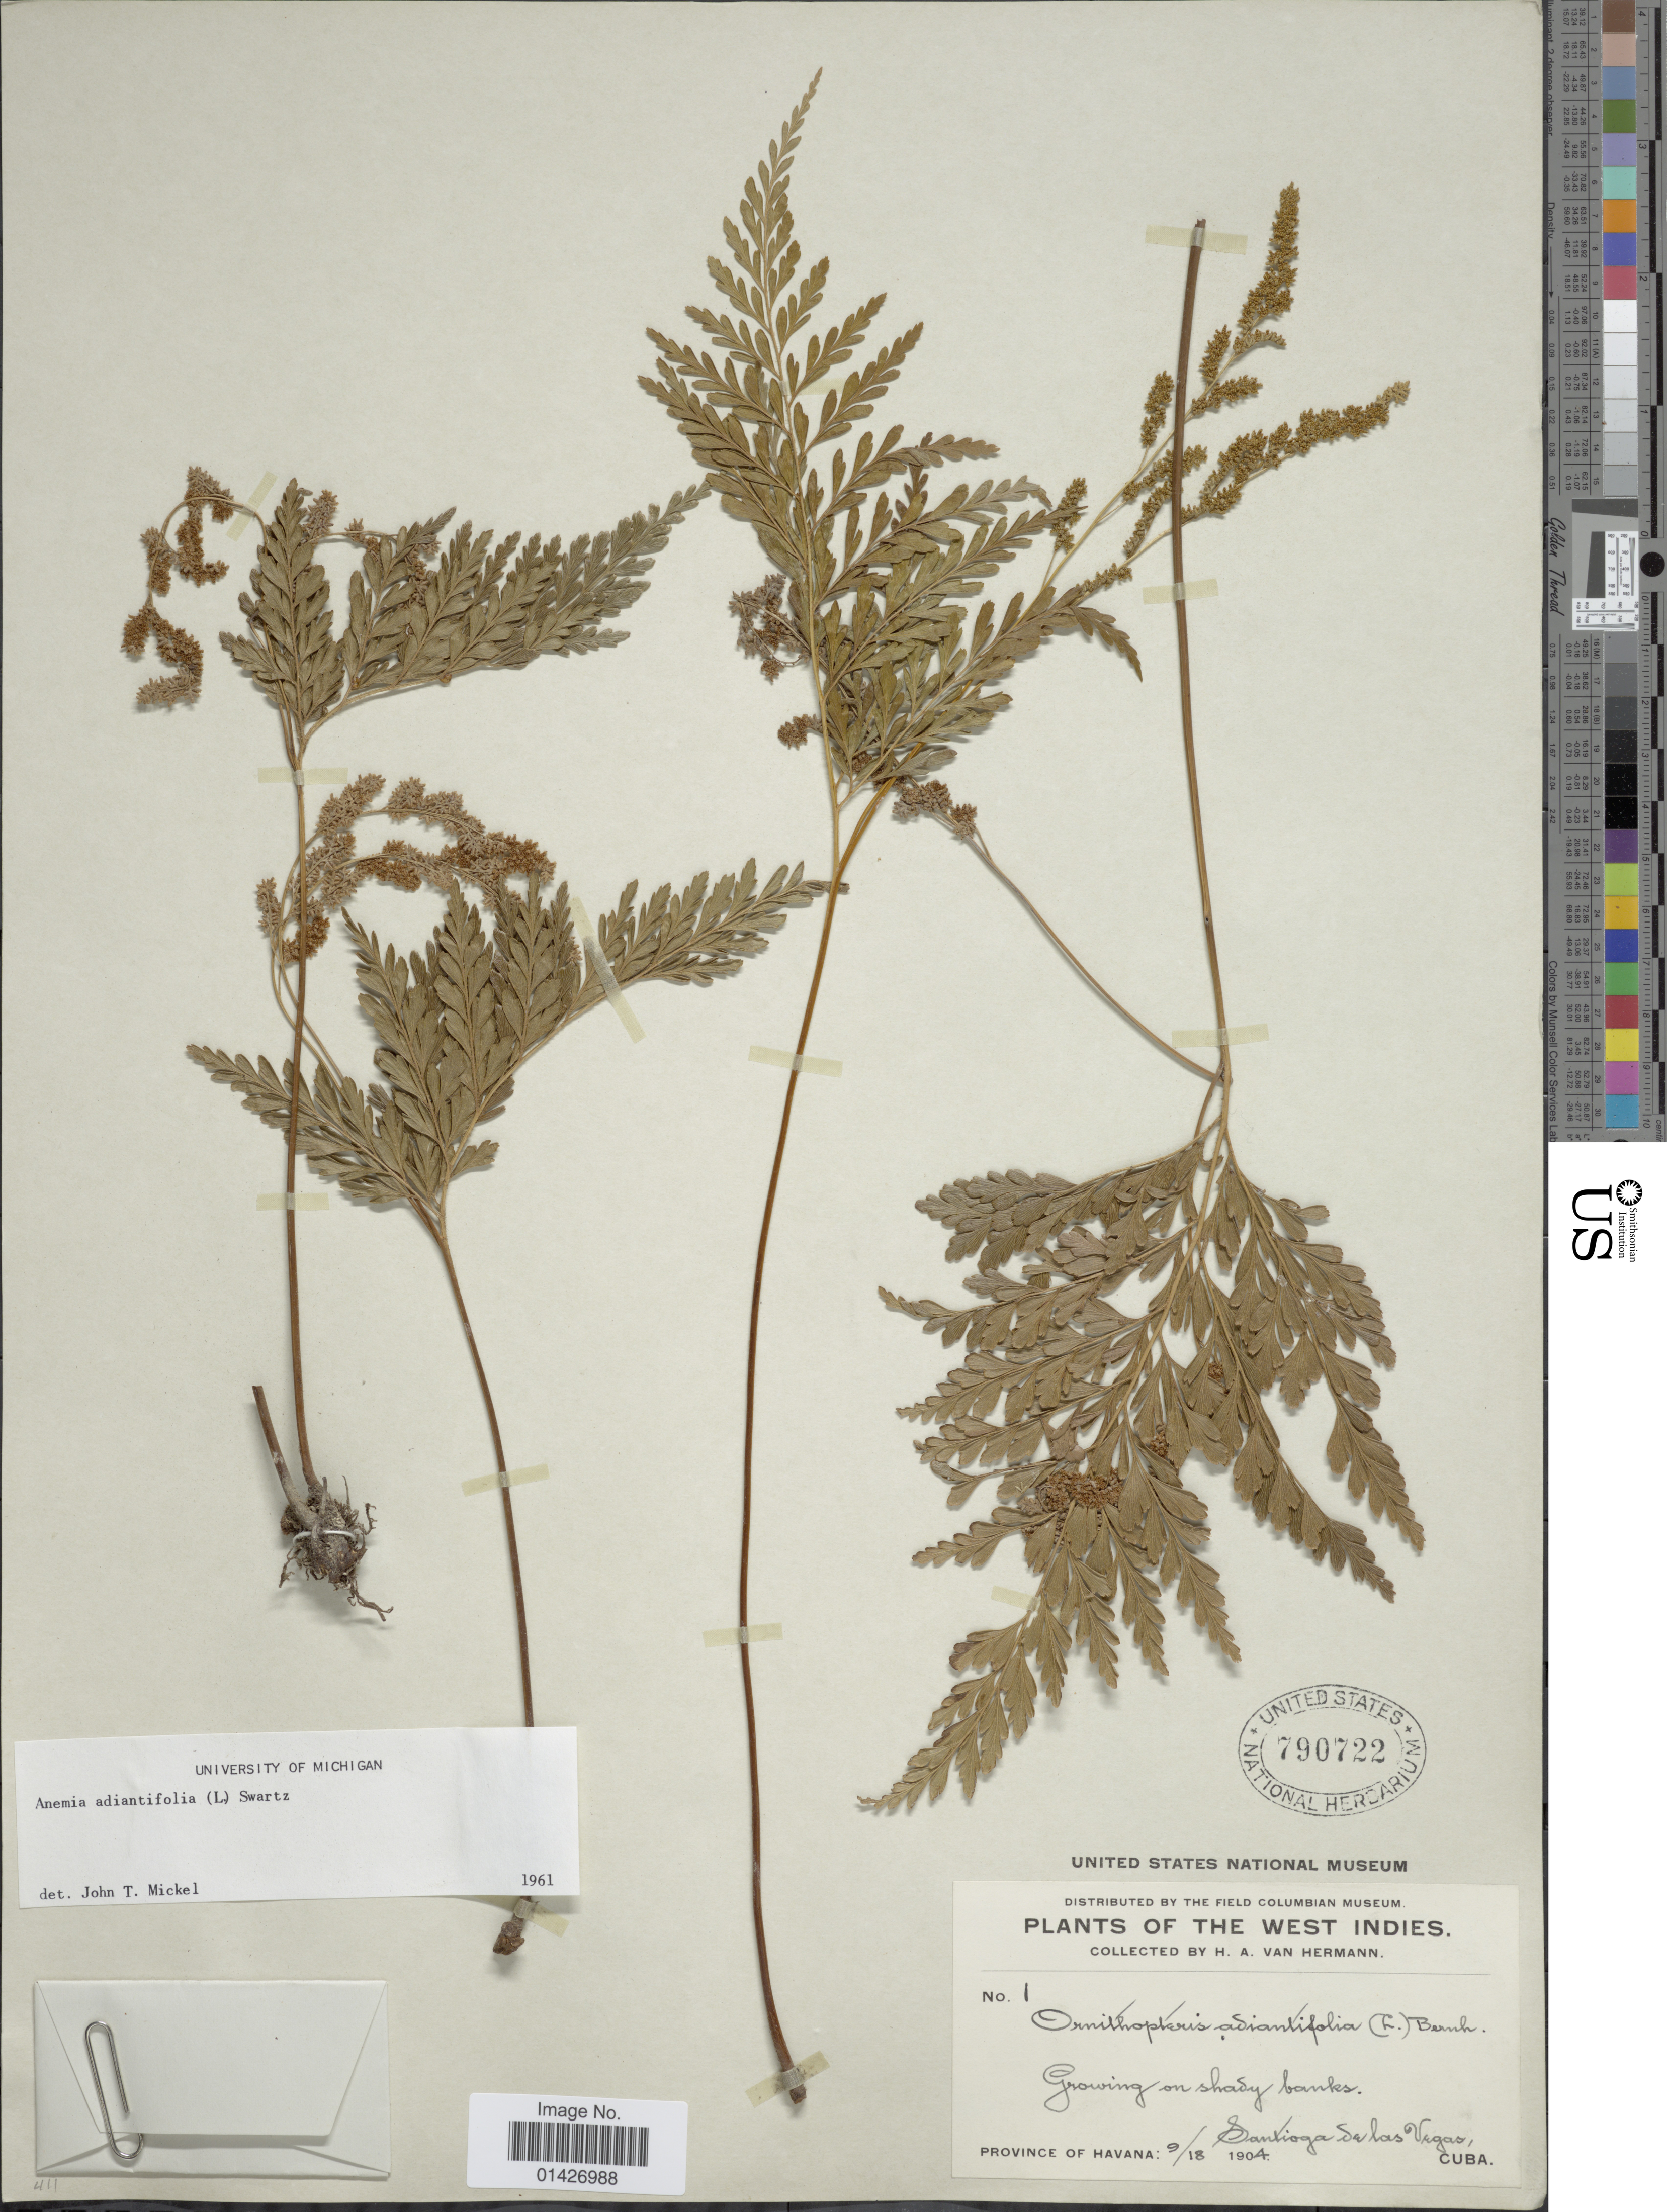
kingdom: Plantae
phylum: Tracheophyta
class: Polypodiopsida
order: Schizaeales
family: Anemiaceae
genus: Anemia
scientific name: Anemia adiantifolia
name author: (L.) Sw.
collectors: H. A. Van Hermann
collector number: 1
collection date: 1904-09-18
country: Cuba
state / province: La Habana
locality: Santioga de Las Vegas. Province of Havana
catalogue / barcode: US 790722